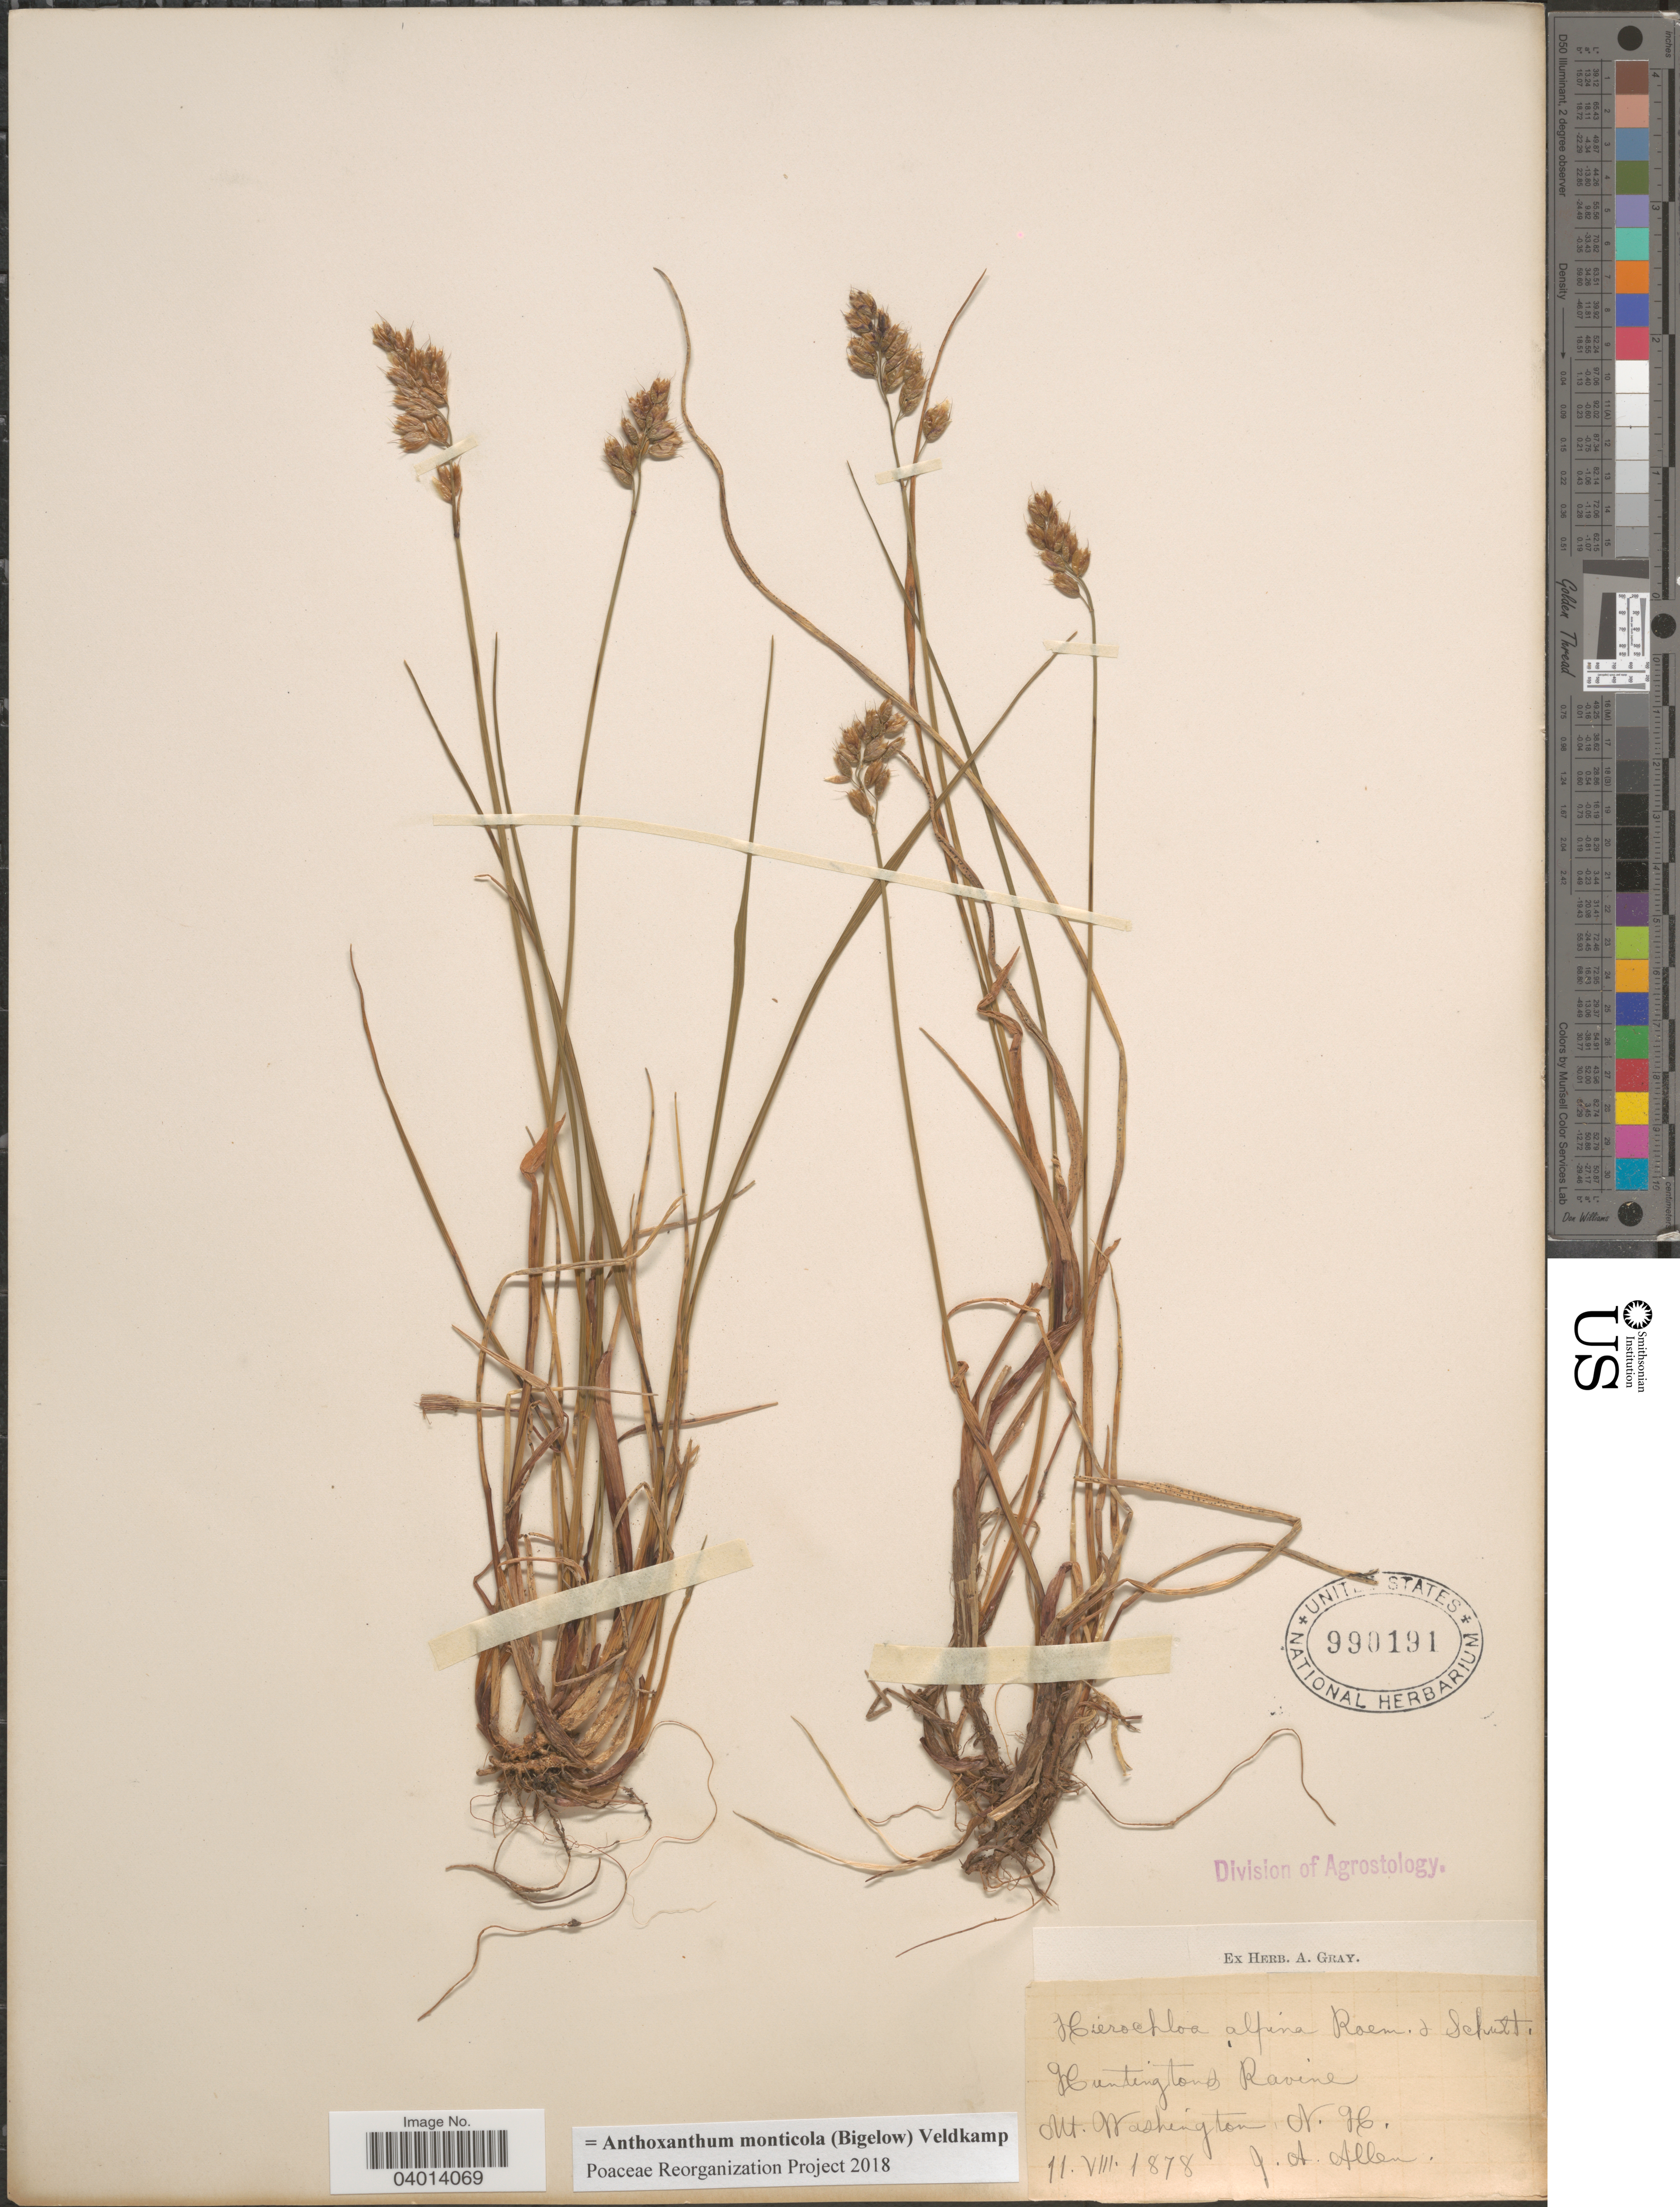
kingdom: Plantae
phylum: Tracheophyta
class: Liliopsida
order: Poales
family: Poaceae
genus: Anthoxanthum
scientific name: Anthoxanthum monticola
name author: (Bigelow) Veldkamp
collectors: J. Allen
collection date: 1878-08-11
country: United States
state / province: New Hampshire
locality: Huntington Ravine, Mt. Washington.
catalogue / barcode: US 990191